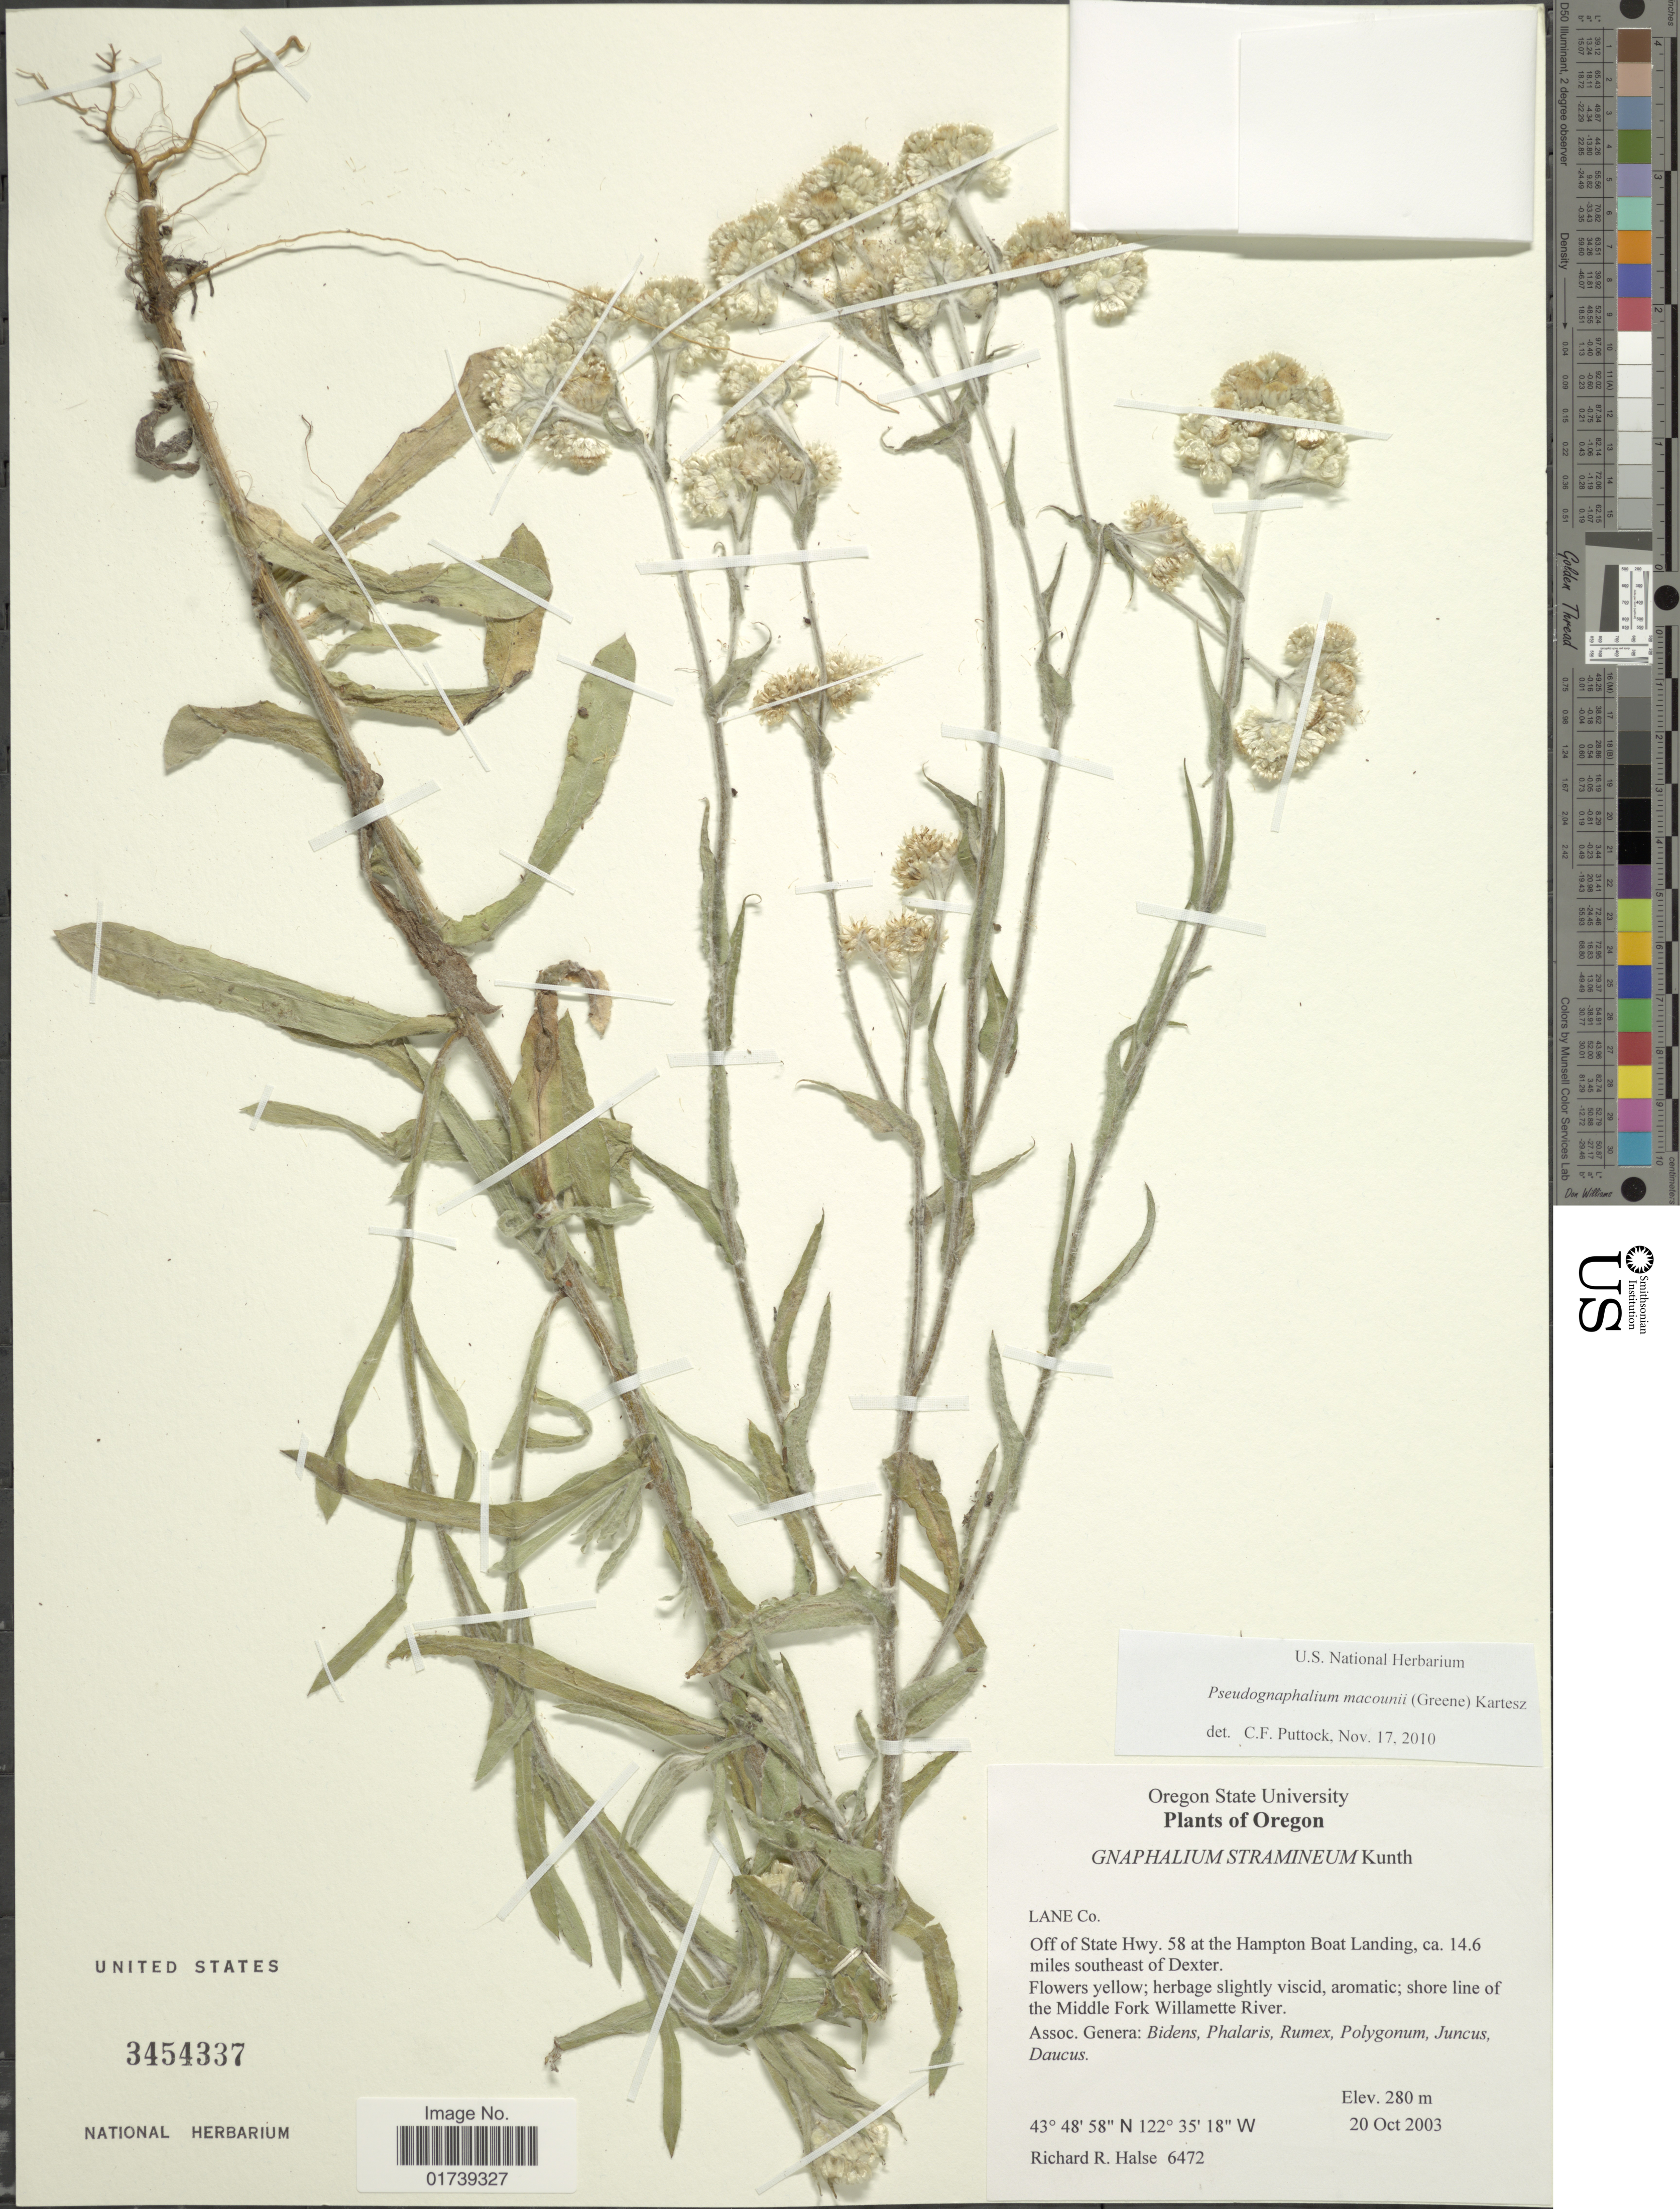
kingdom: Plantae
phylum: Tracheophyta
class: Magnoliopsida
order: Asterales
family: Asteraceae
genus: Pseudognaphalium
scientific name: Pseudognaphalium macounii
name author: (Greene) Kartesz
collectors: R. Halse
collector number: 6472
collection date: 2003-10-20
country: United States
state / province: Oregon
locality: Off of State Hwy. 58 at the Hampton Boat Landing, ca. 14.6 miles southeast of Dexter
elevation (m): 280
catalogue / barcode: US 3454337